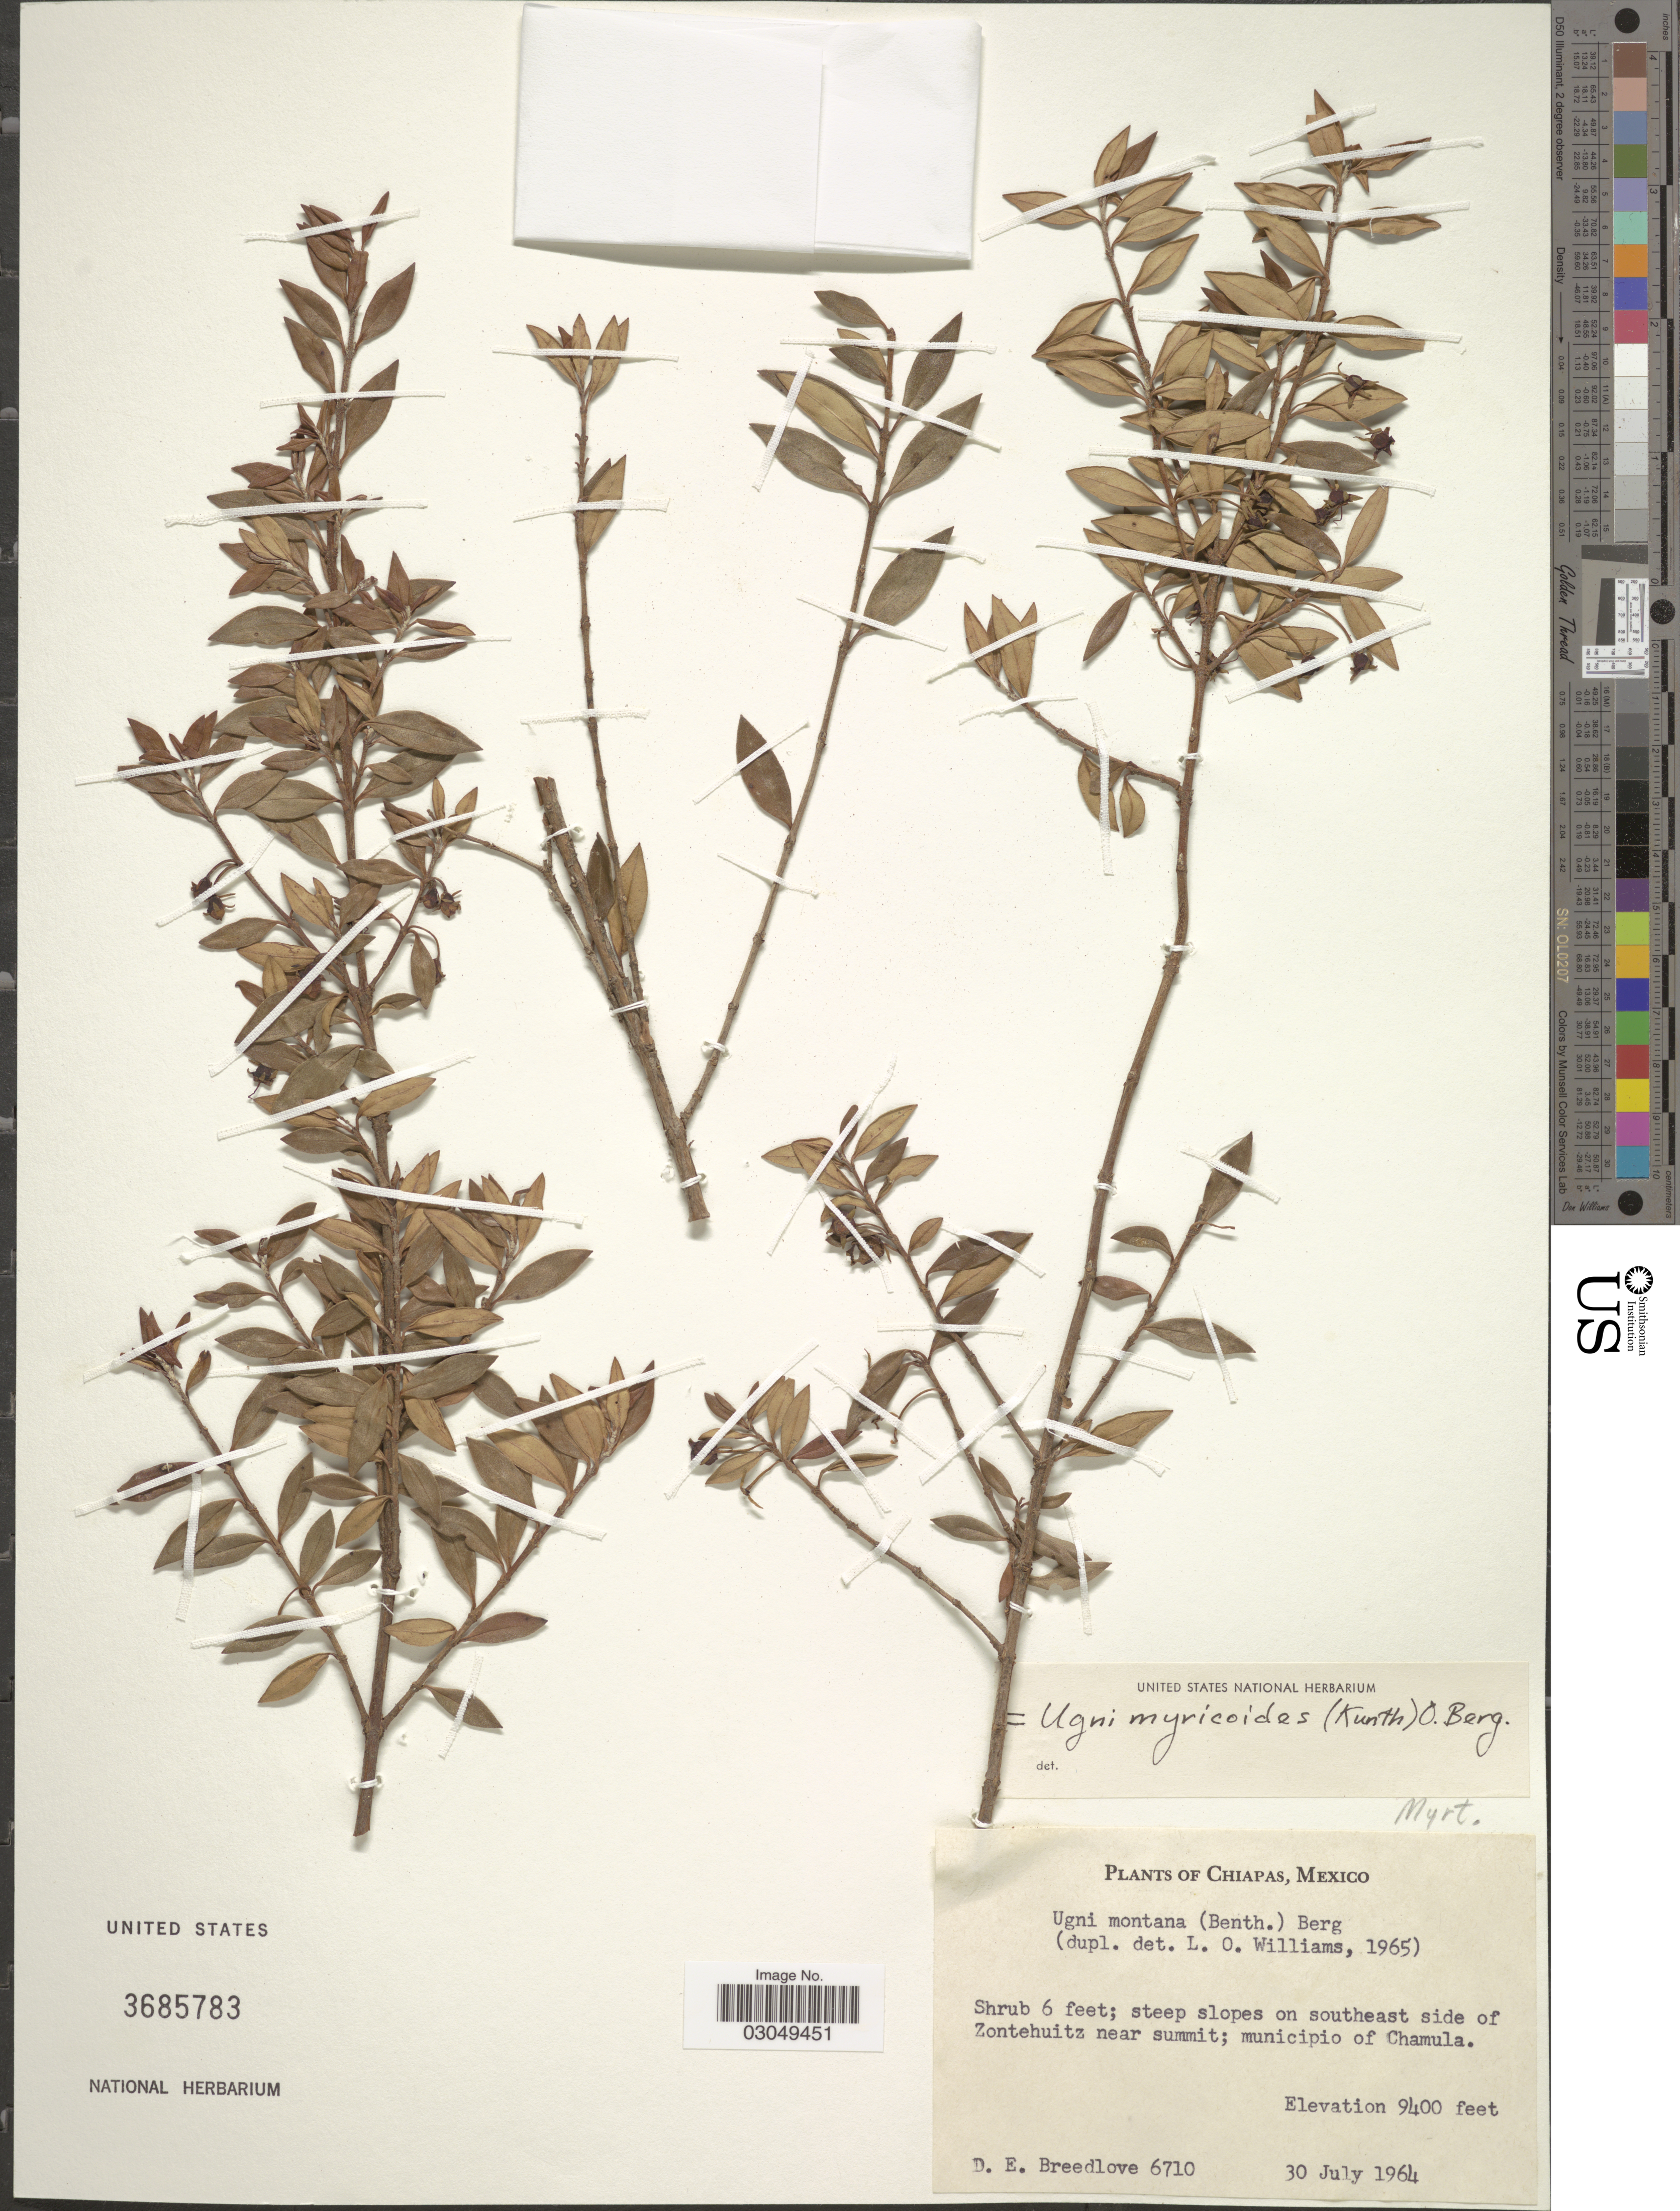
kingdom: Plantae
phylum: Tracheophyta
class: Magnoliopsida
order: Myrtales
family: Myrtaceae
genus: Ugni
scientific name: Ugni myricoides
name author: (Kunth) O. Berg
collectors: D. E. Breedlove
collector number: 6710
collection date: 1964-07-30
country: Mexico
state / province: Chiapas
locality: Steep slope on southeast side of Zontehuitz near summit; municipio of Chamula.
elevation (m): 2865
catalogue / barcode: US 3685783